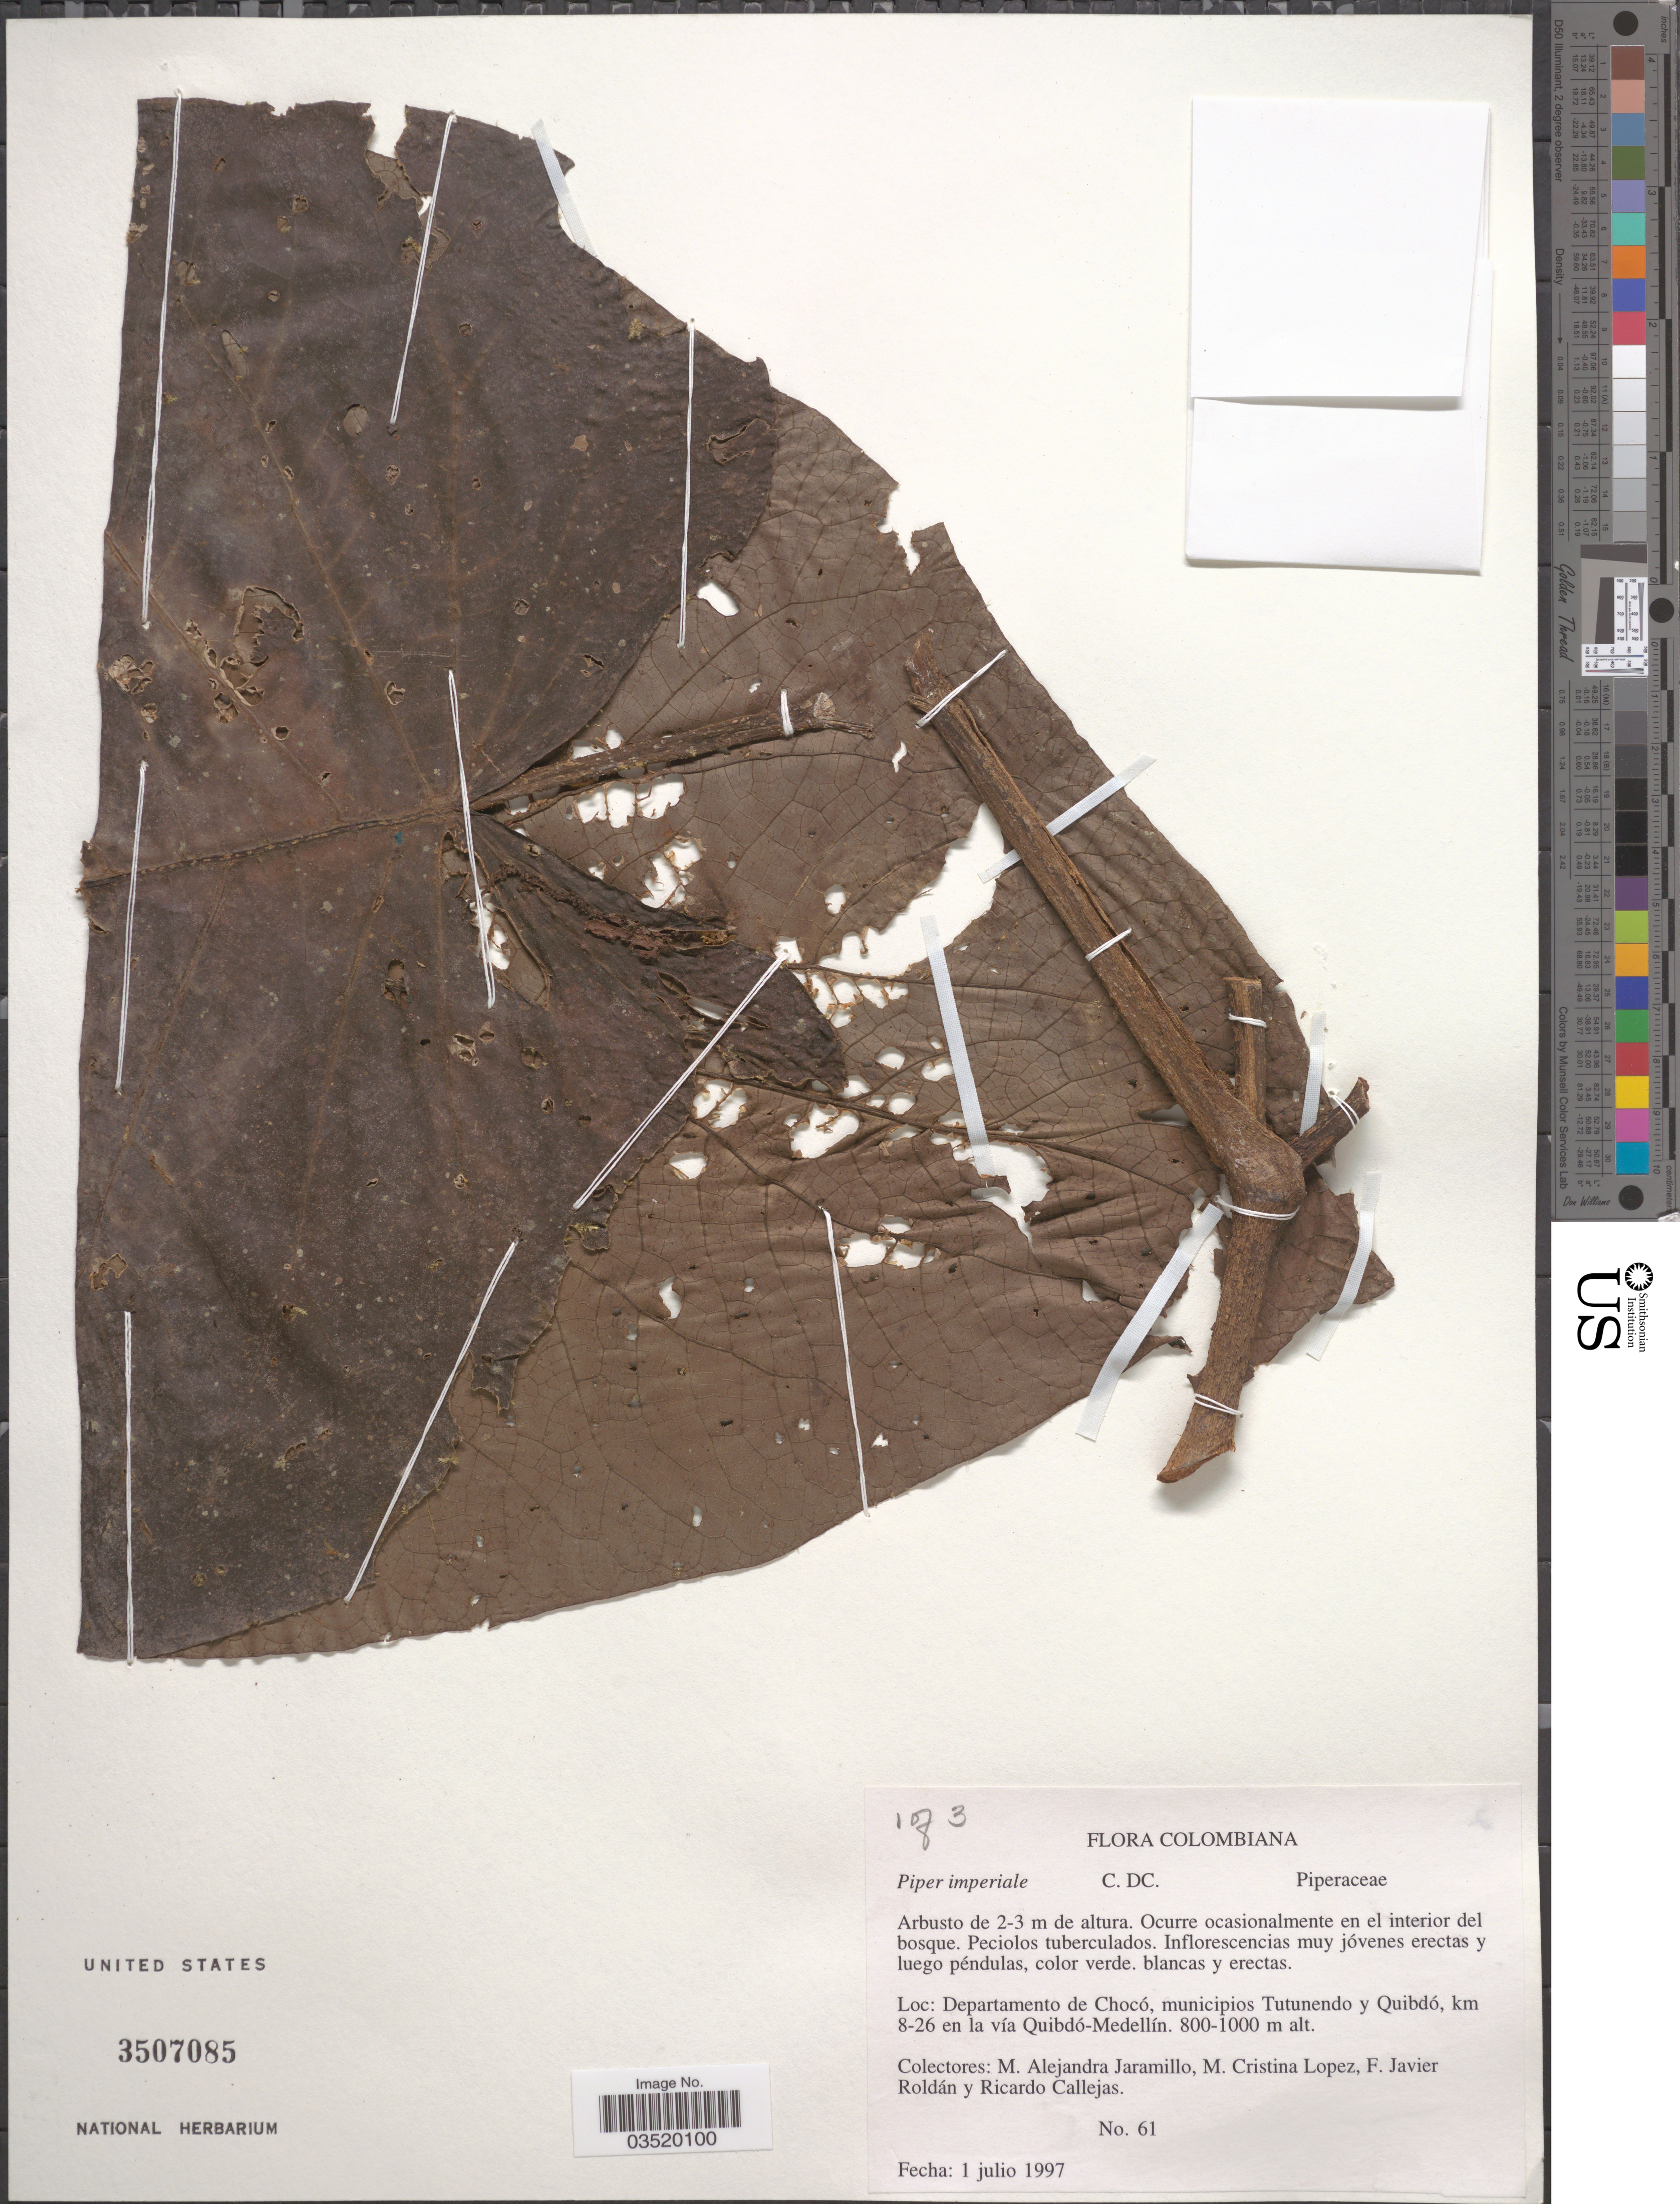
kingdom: Plantae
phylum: Tracheophyta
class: Magnoliopsida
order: Piperales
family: Piperaceae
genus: Piper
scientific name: Piper imperiale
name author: (Miq.) C. DC.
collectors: M. A. Jaramillo, M. Lopez, F. J. Roldán & R. Callejas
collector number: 61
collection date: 1997-07-01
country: Colombia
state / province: Chocó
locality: Departamento de Chocó, municipios Tutunendo y Quibdó, km 8-26 en la vía Quibdó-Medellín.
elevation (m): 800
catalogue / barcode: US 3507085